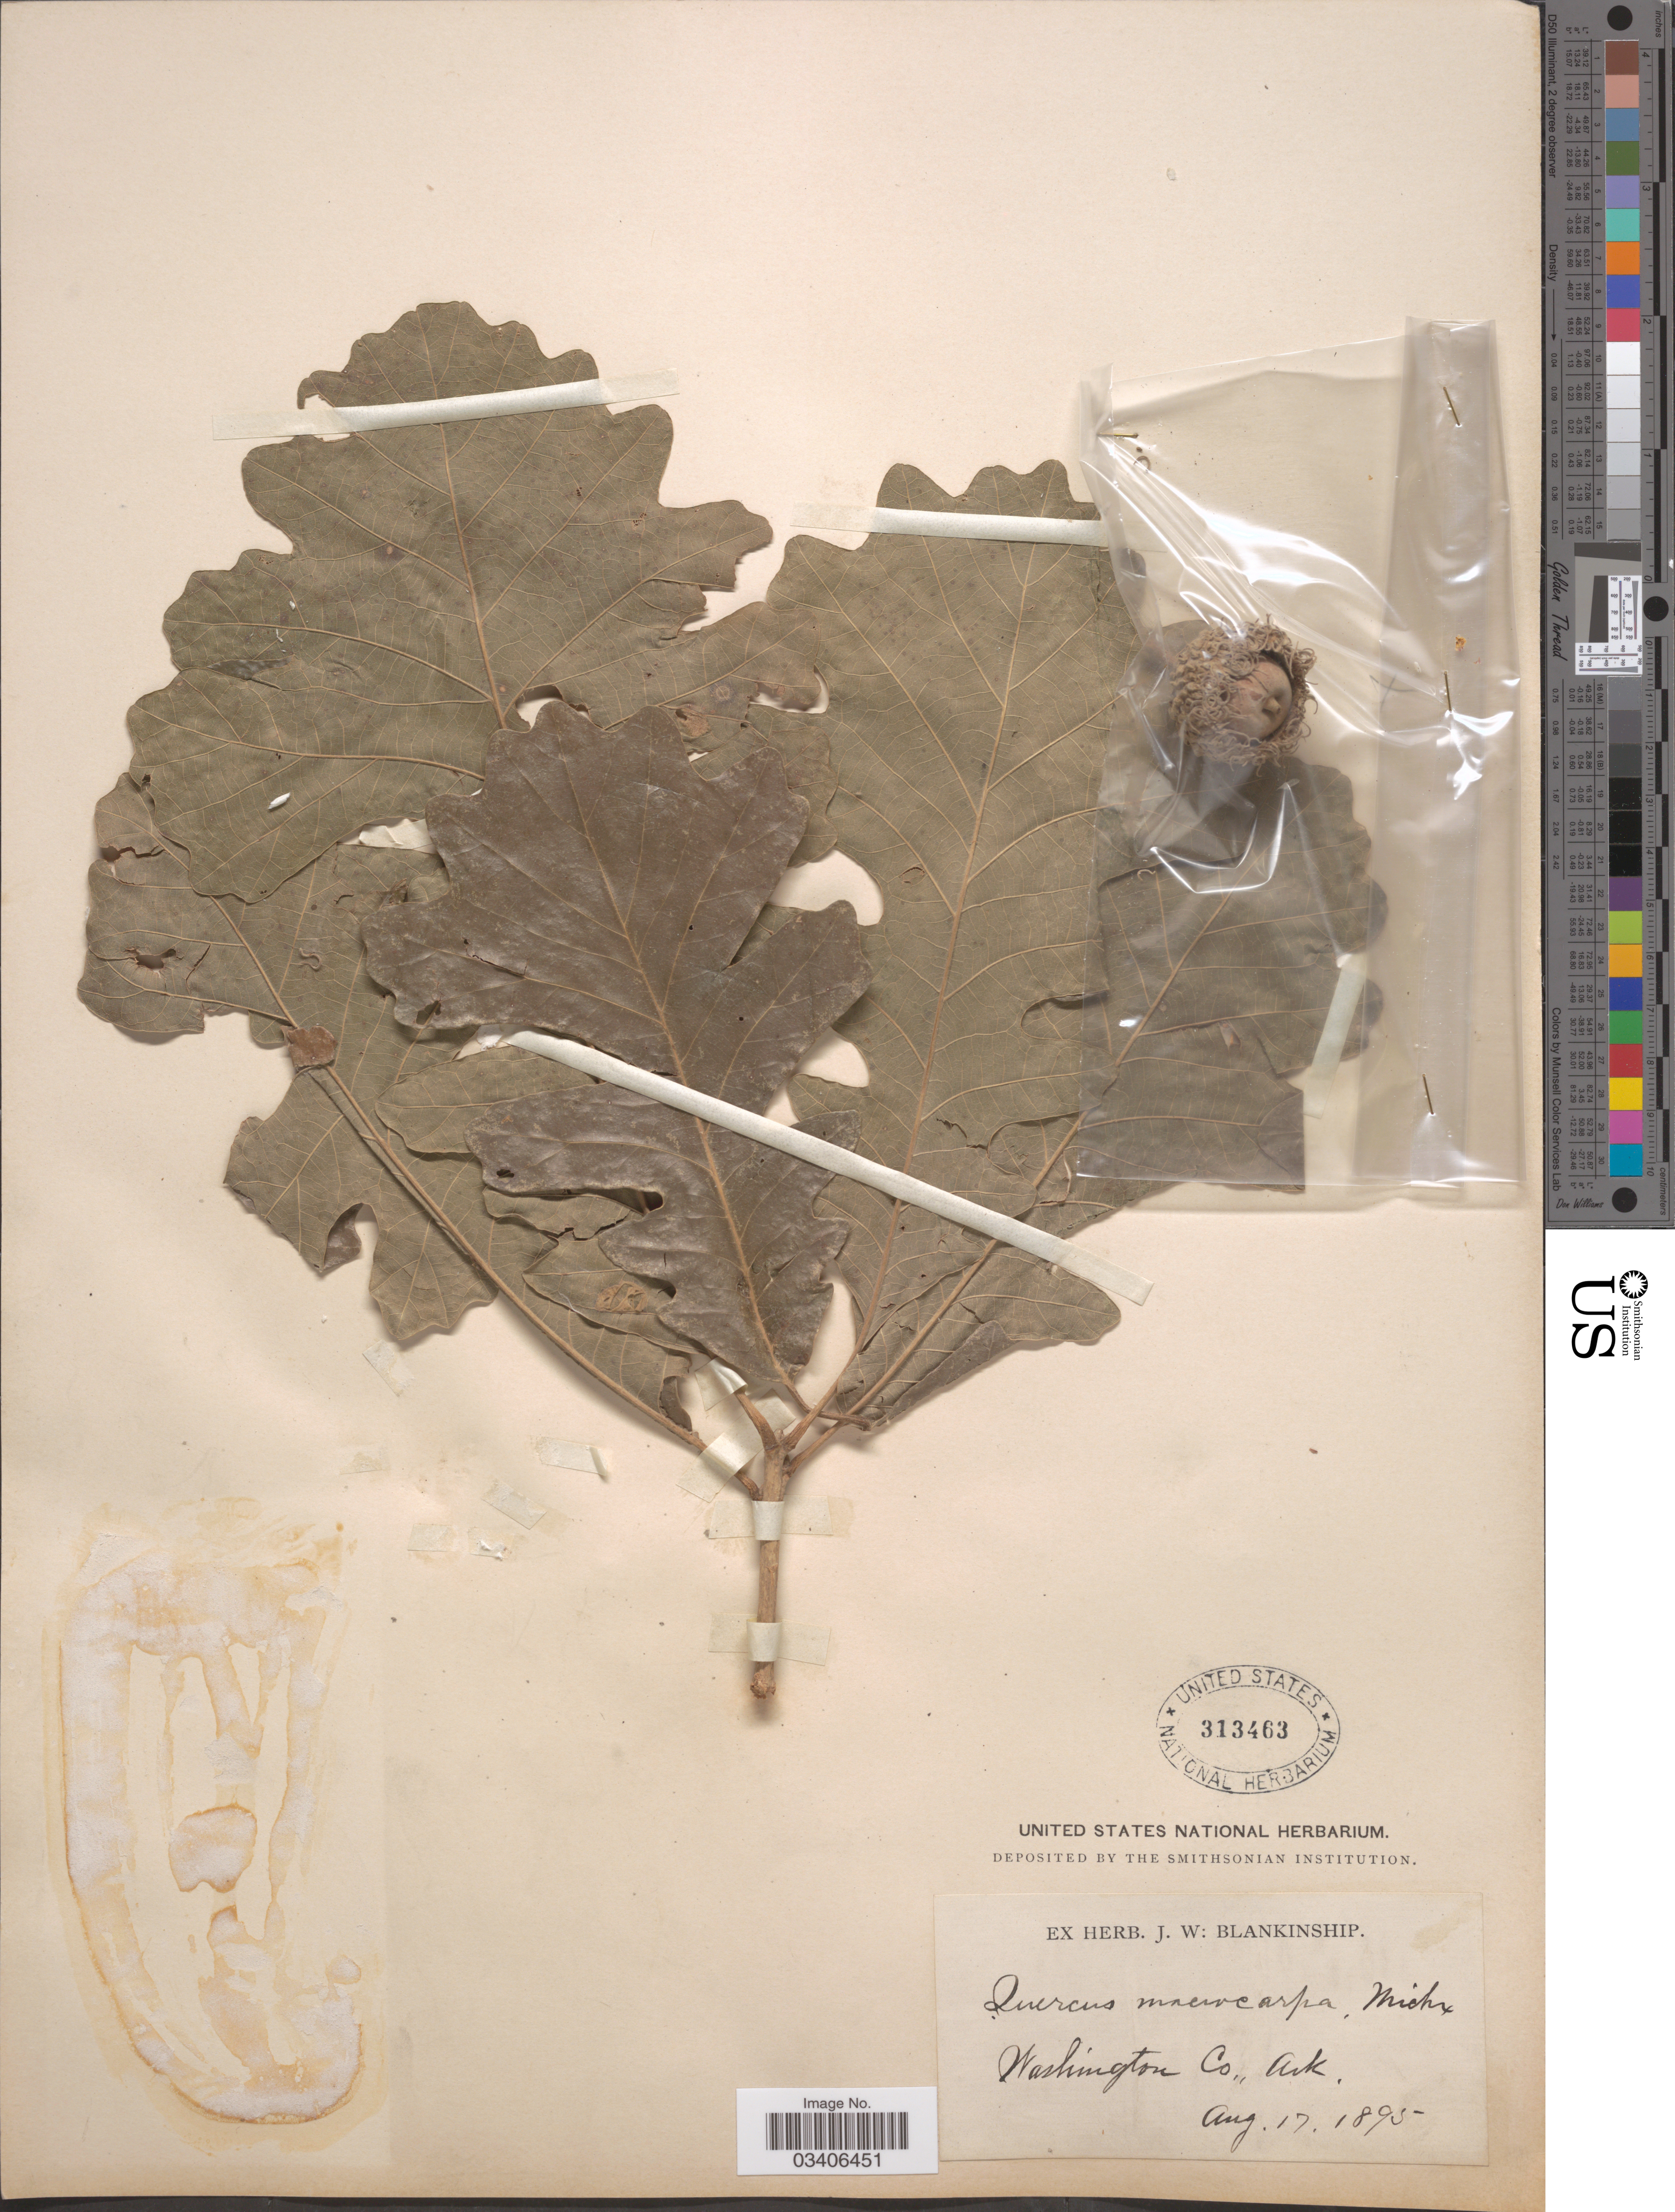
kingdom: Plantae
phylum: Tracheophyta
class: Magnoliopsida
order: Fagales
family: Fagaceae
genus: Quercus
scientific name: Quercus macrocarpa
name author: Michx.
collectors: ex herb. J. W. Blankinship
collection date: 1895-08-17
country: United States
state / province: Arkansas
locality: Washington Co.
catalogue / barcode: US 313463